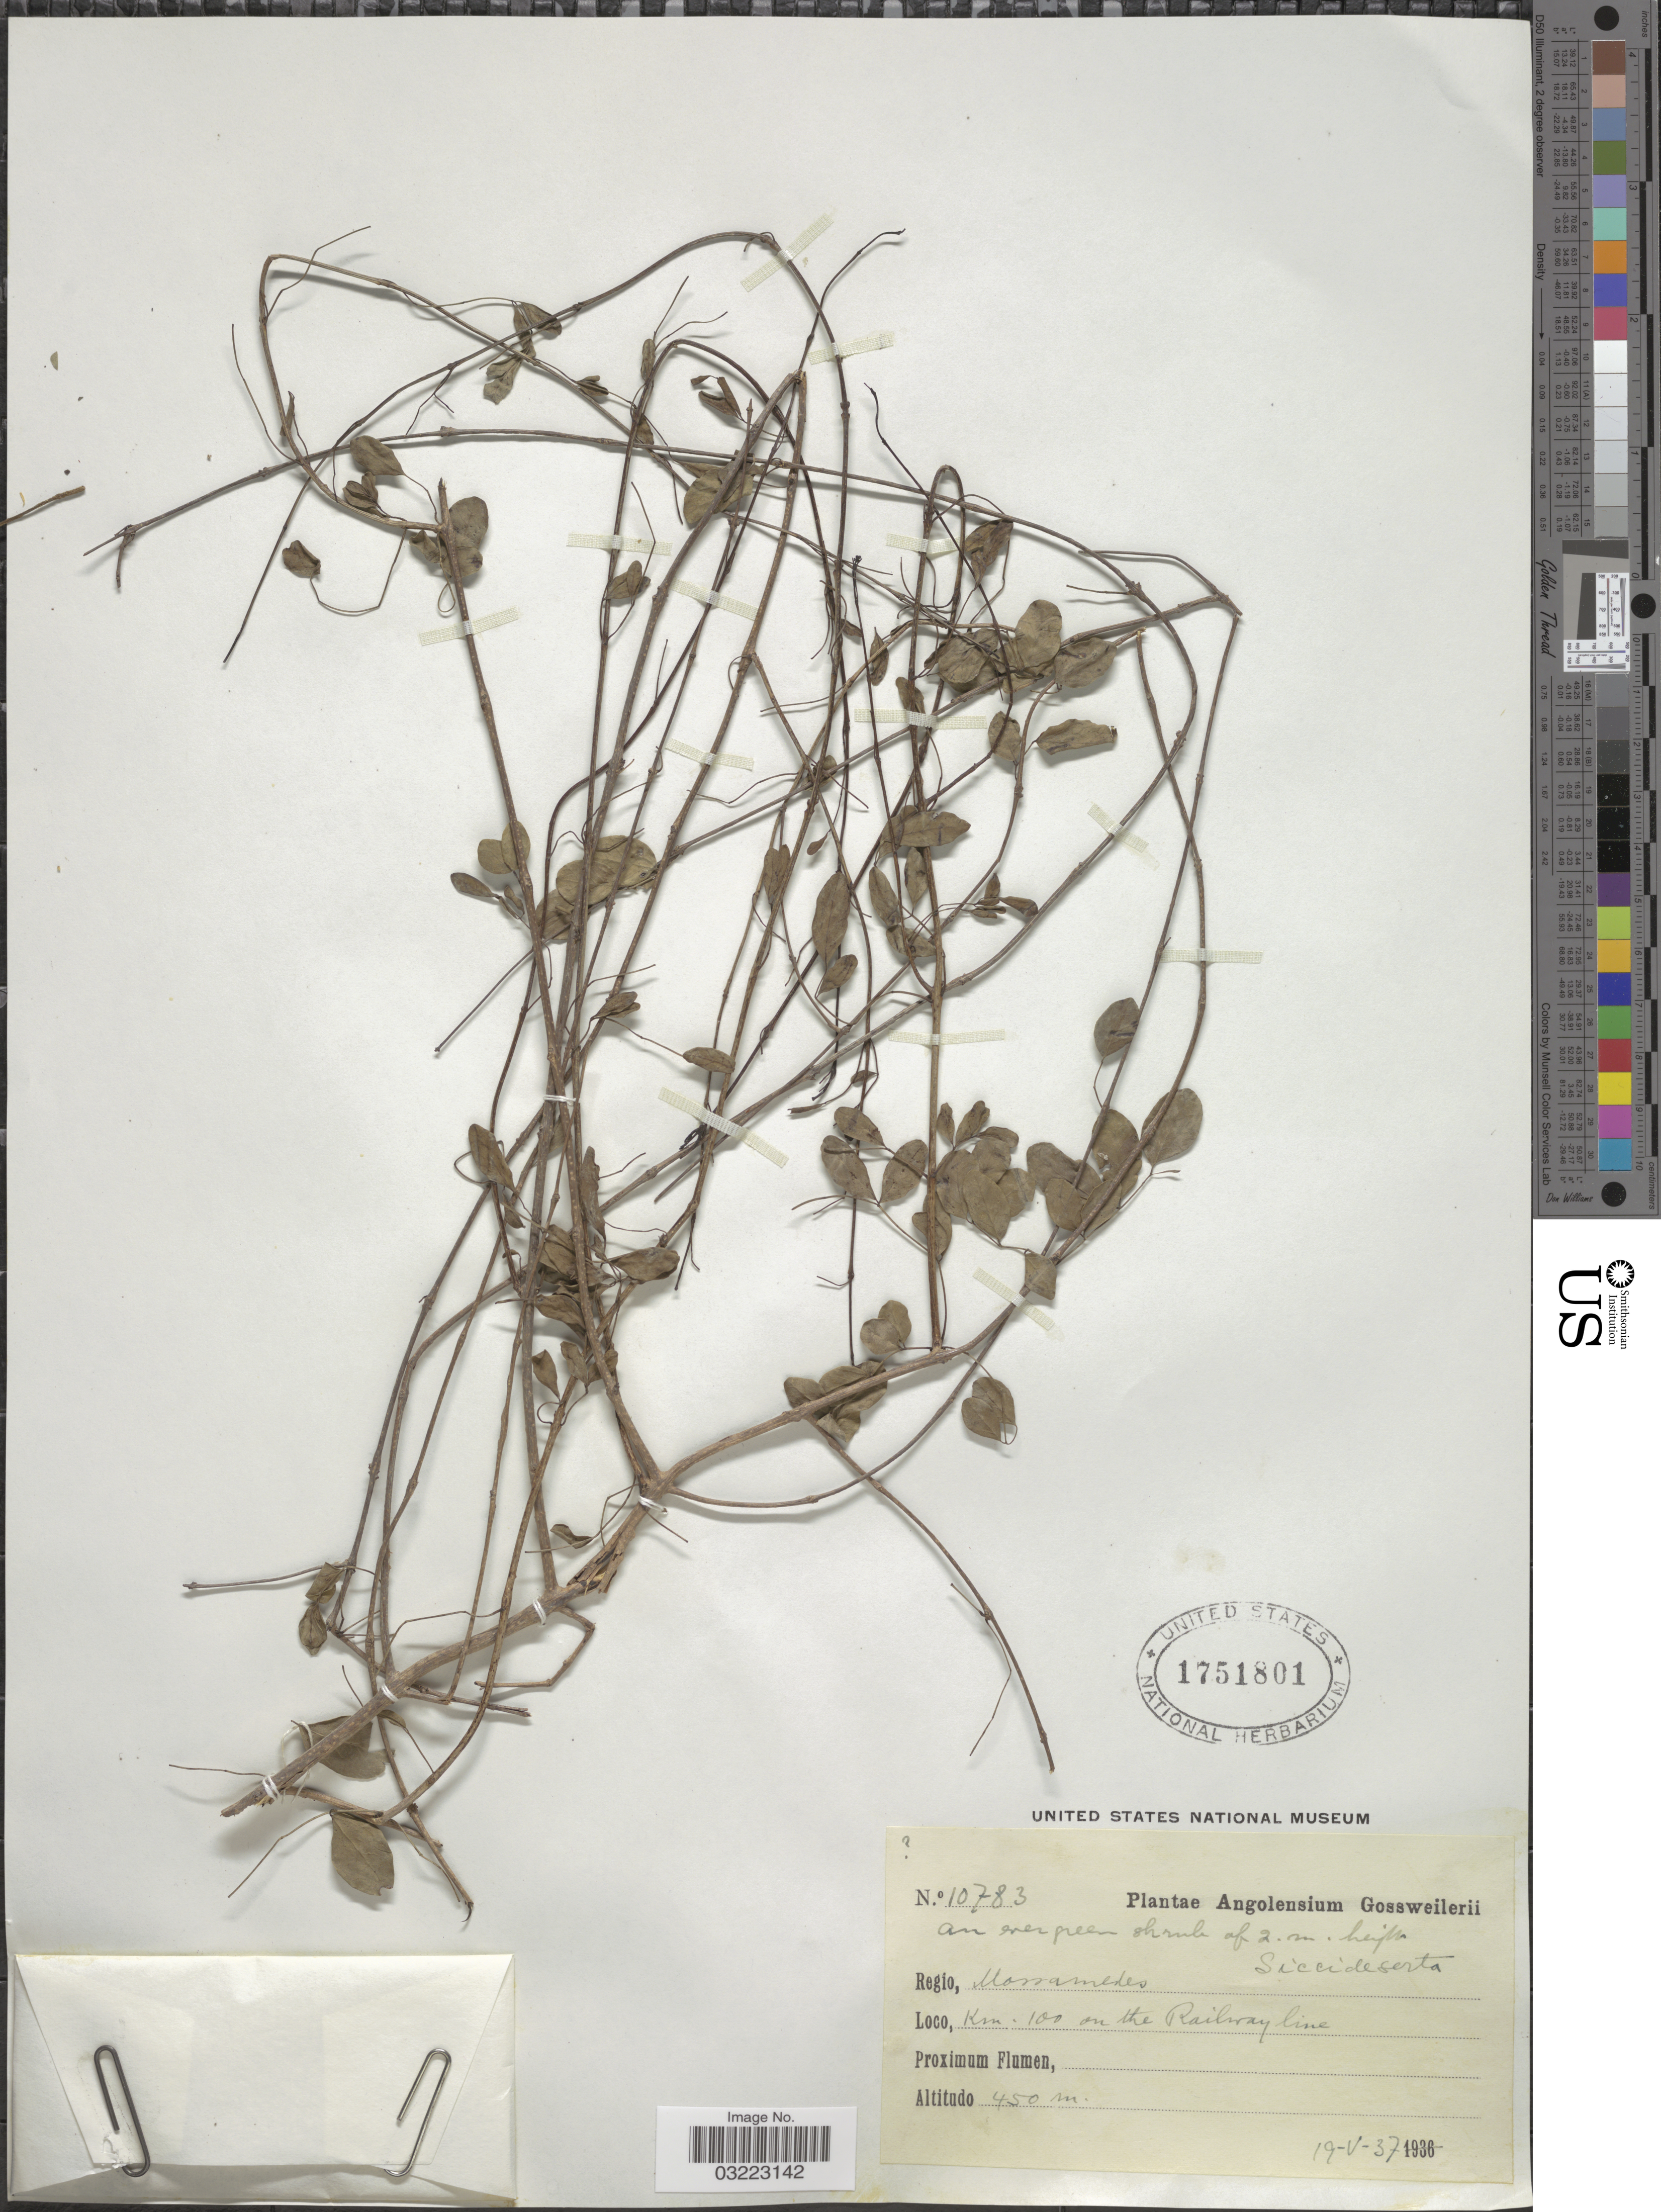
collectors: -. Gossweiler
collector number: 10783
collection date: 1937-05-19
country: Angola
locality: Regio, Mossamedes. Km. 100 on the Railway line.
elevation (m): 450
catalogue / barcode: US 1751801